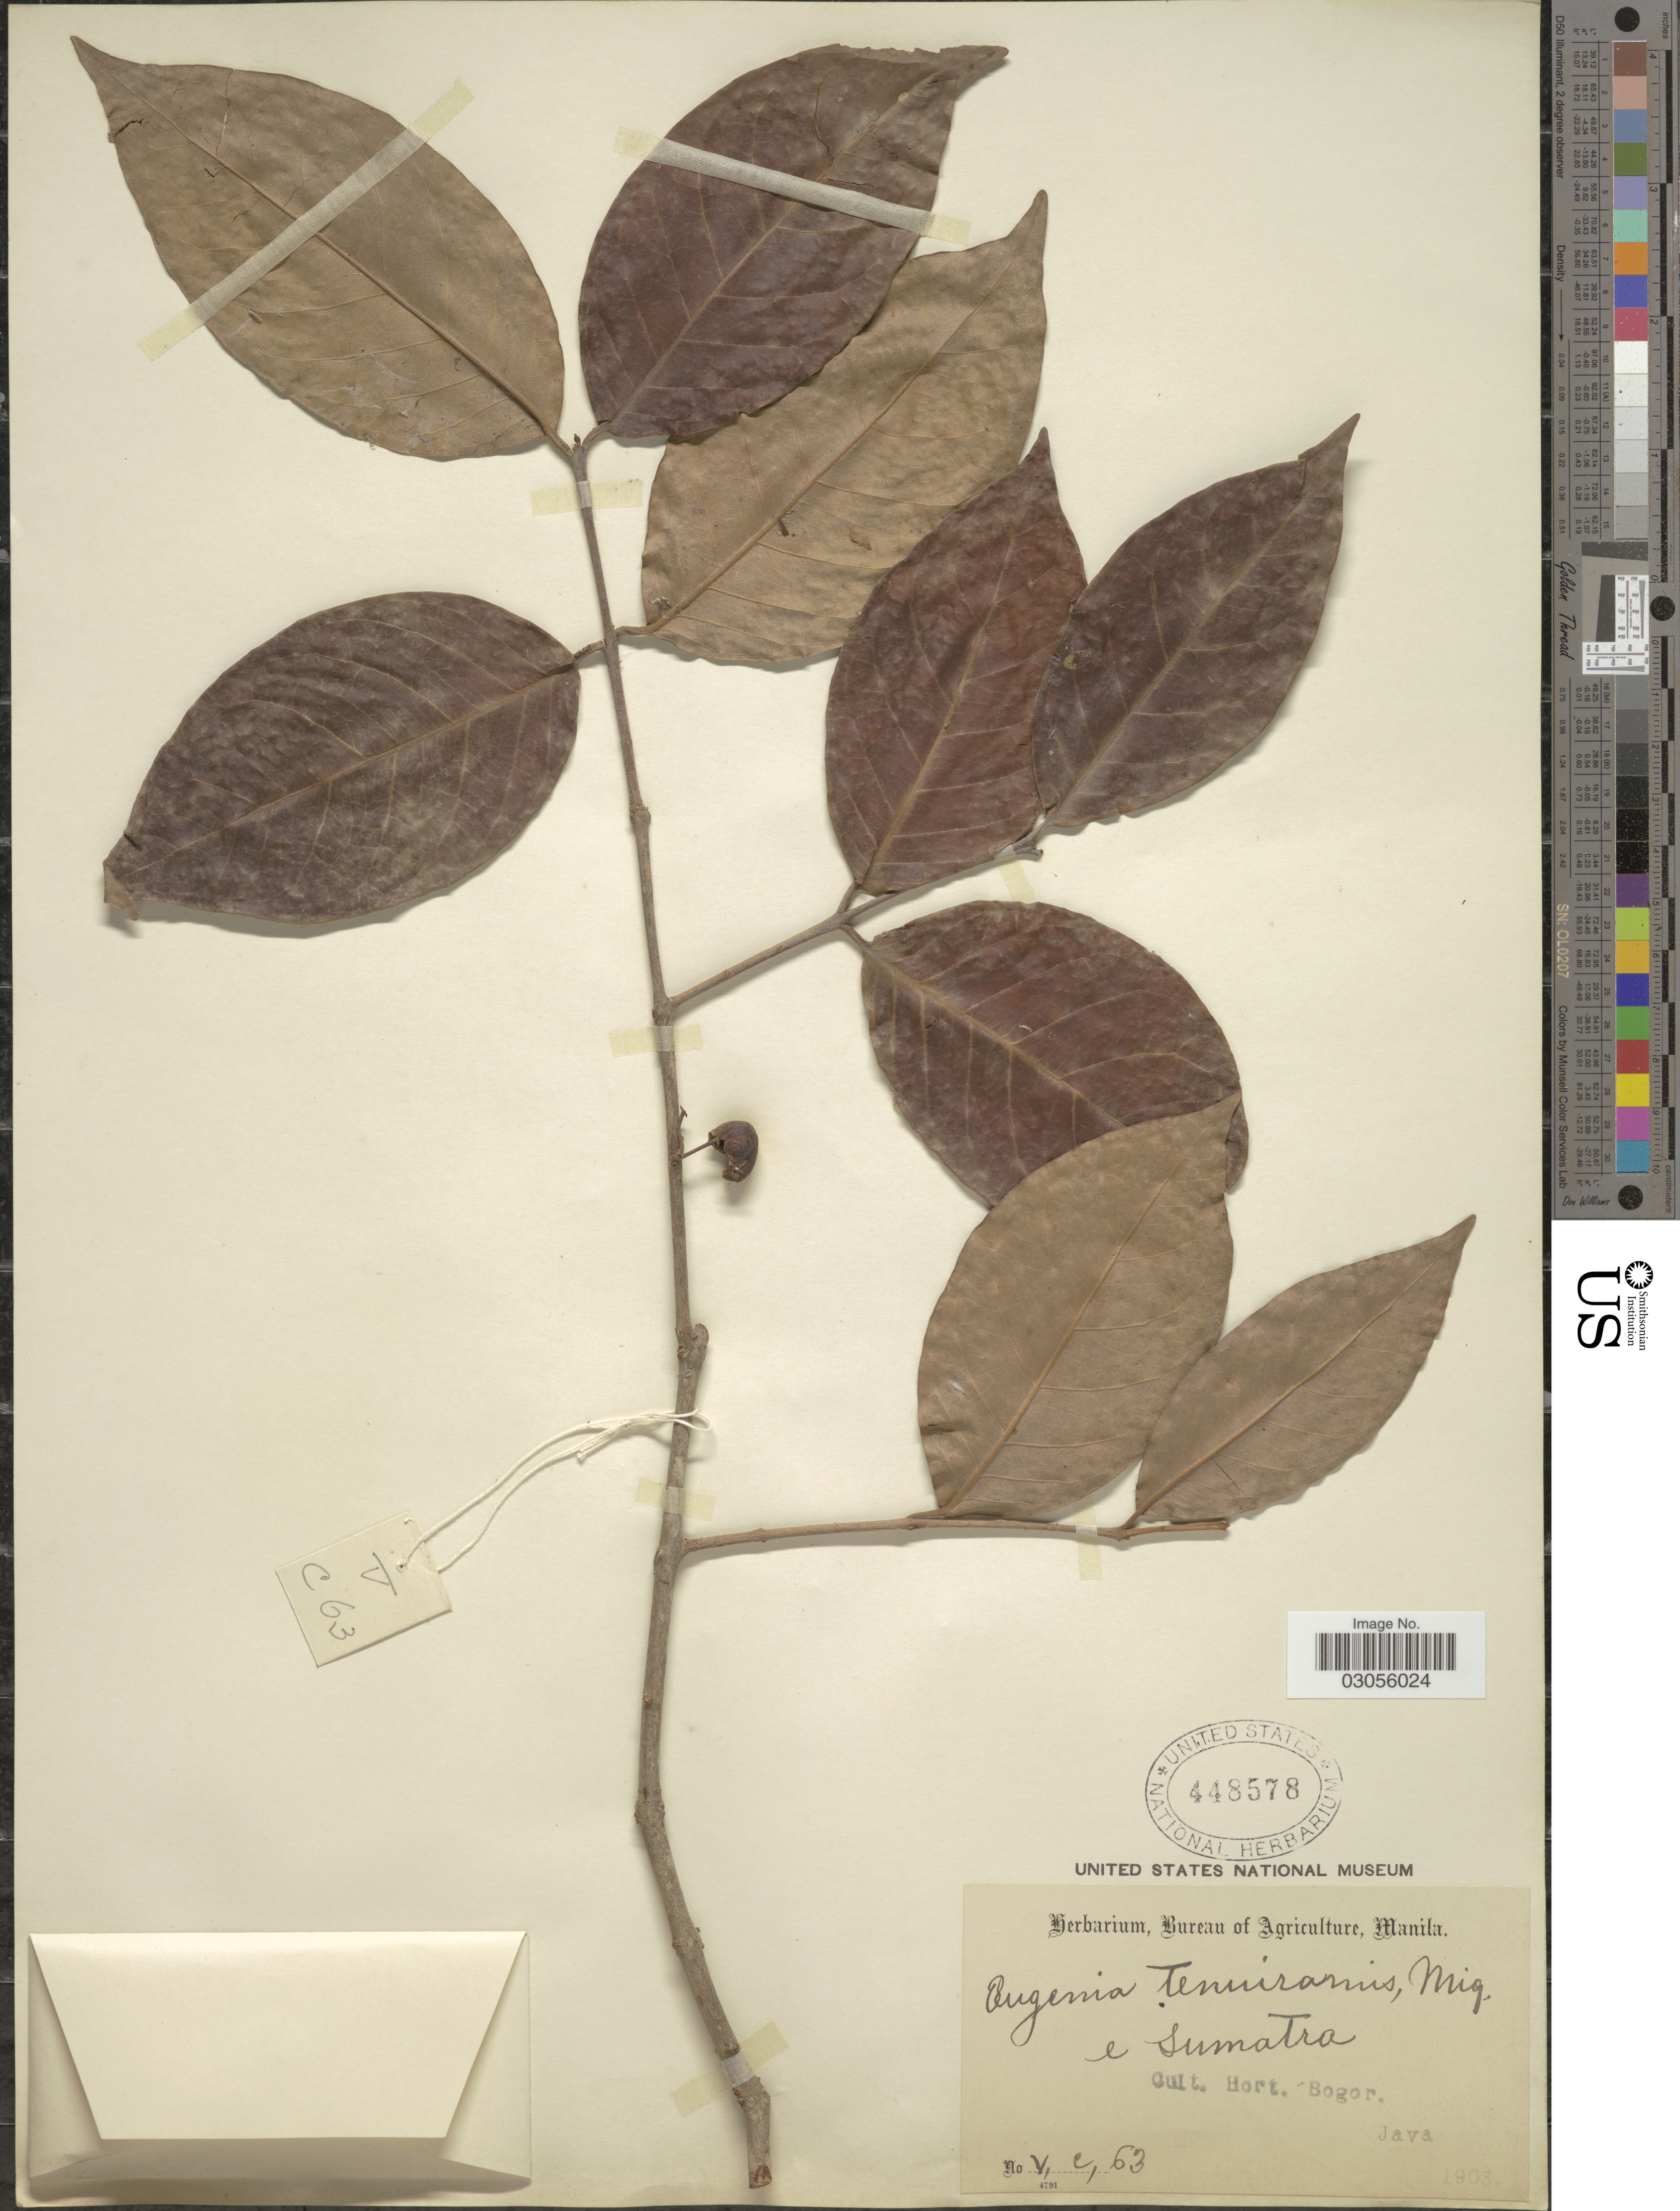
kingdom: Plantae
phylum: Tracheophyta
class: Magnoliopsida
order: Myrtales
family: Myrtaceae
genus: Eugenia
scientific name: Eugenia tenuiramis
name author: Miq.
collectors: Ex herb. Bureau of Agriculture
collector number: V, c, 63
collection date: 1903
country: Indonesia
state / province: Java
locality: Cult. Hort. Bogor.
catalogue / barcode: US 448578